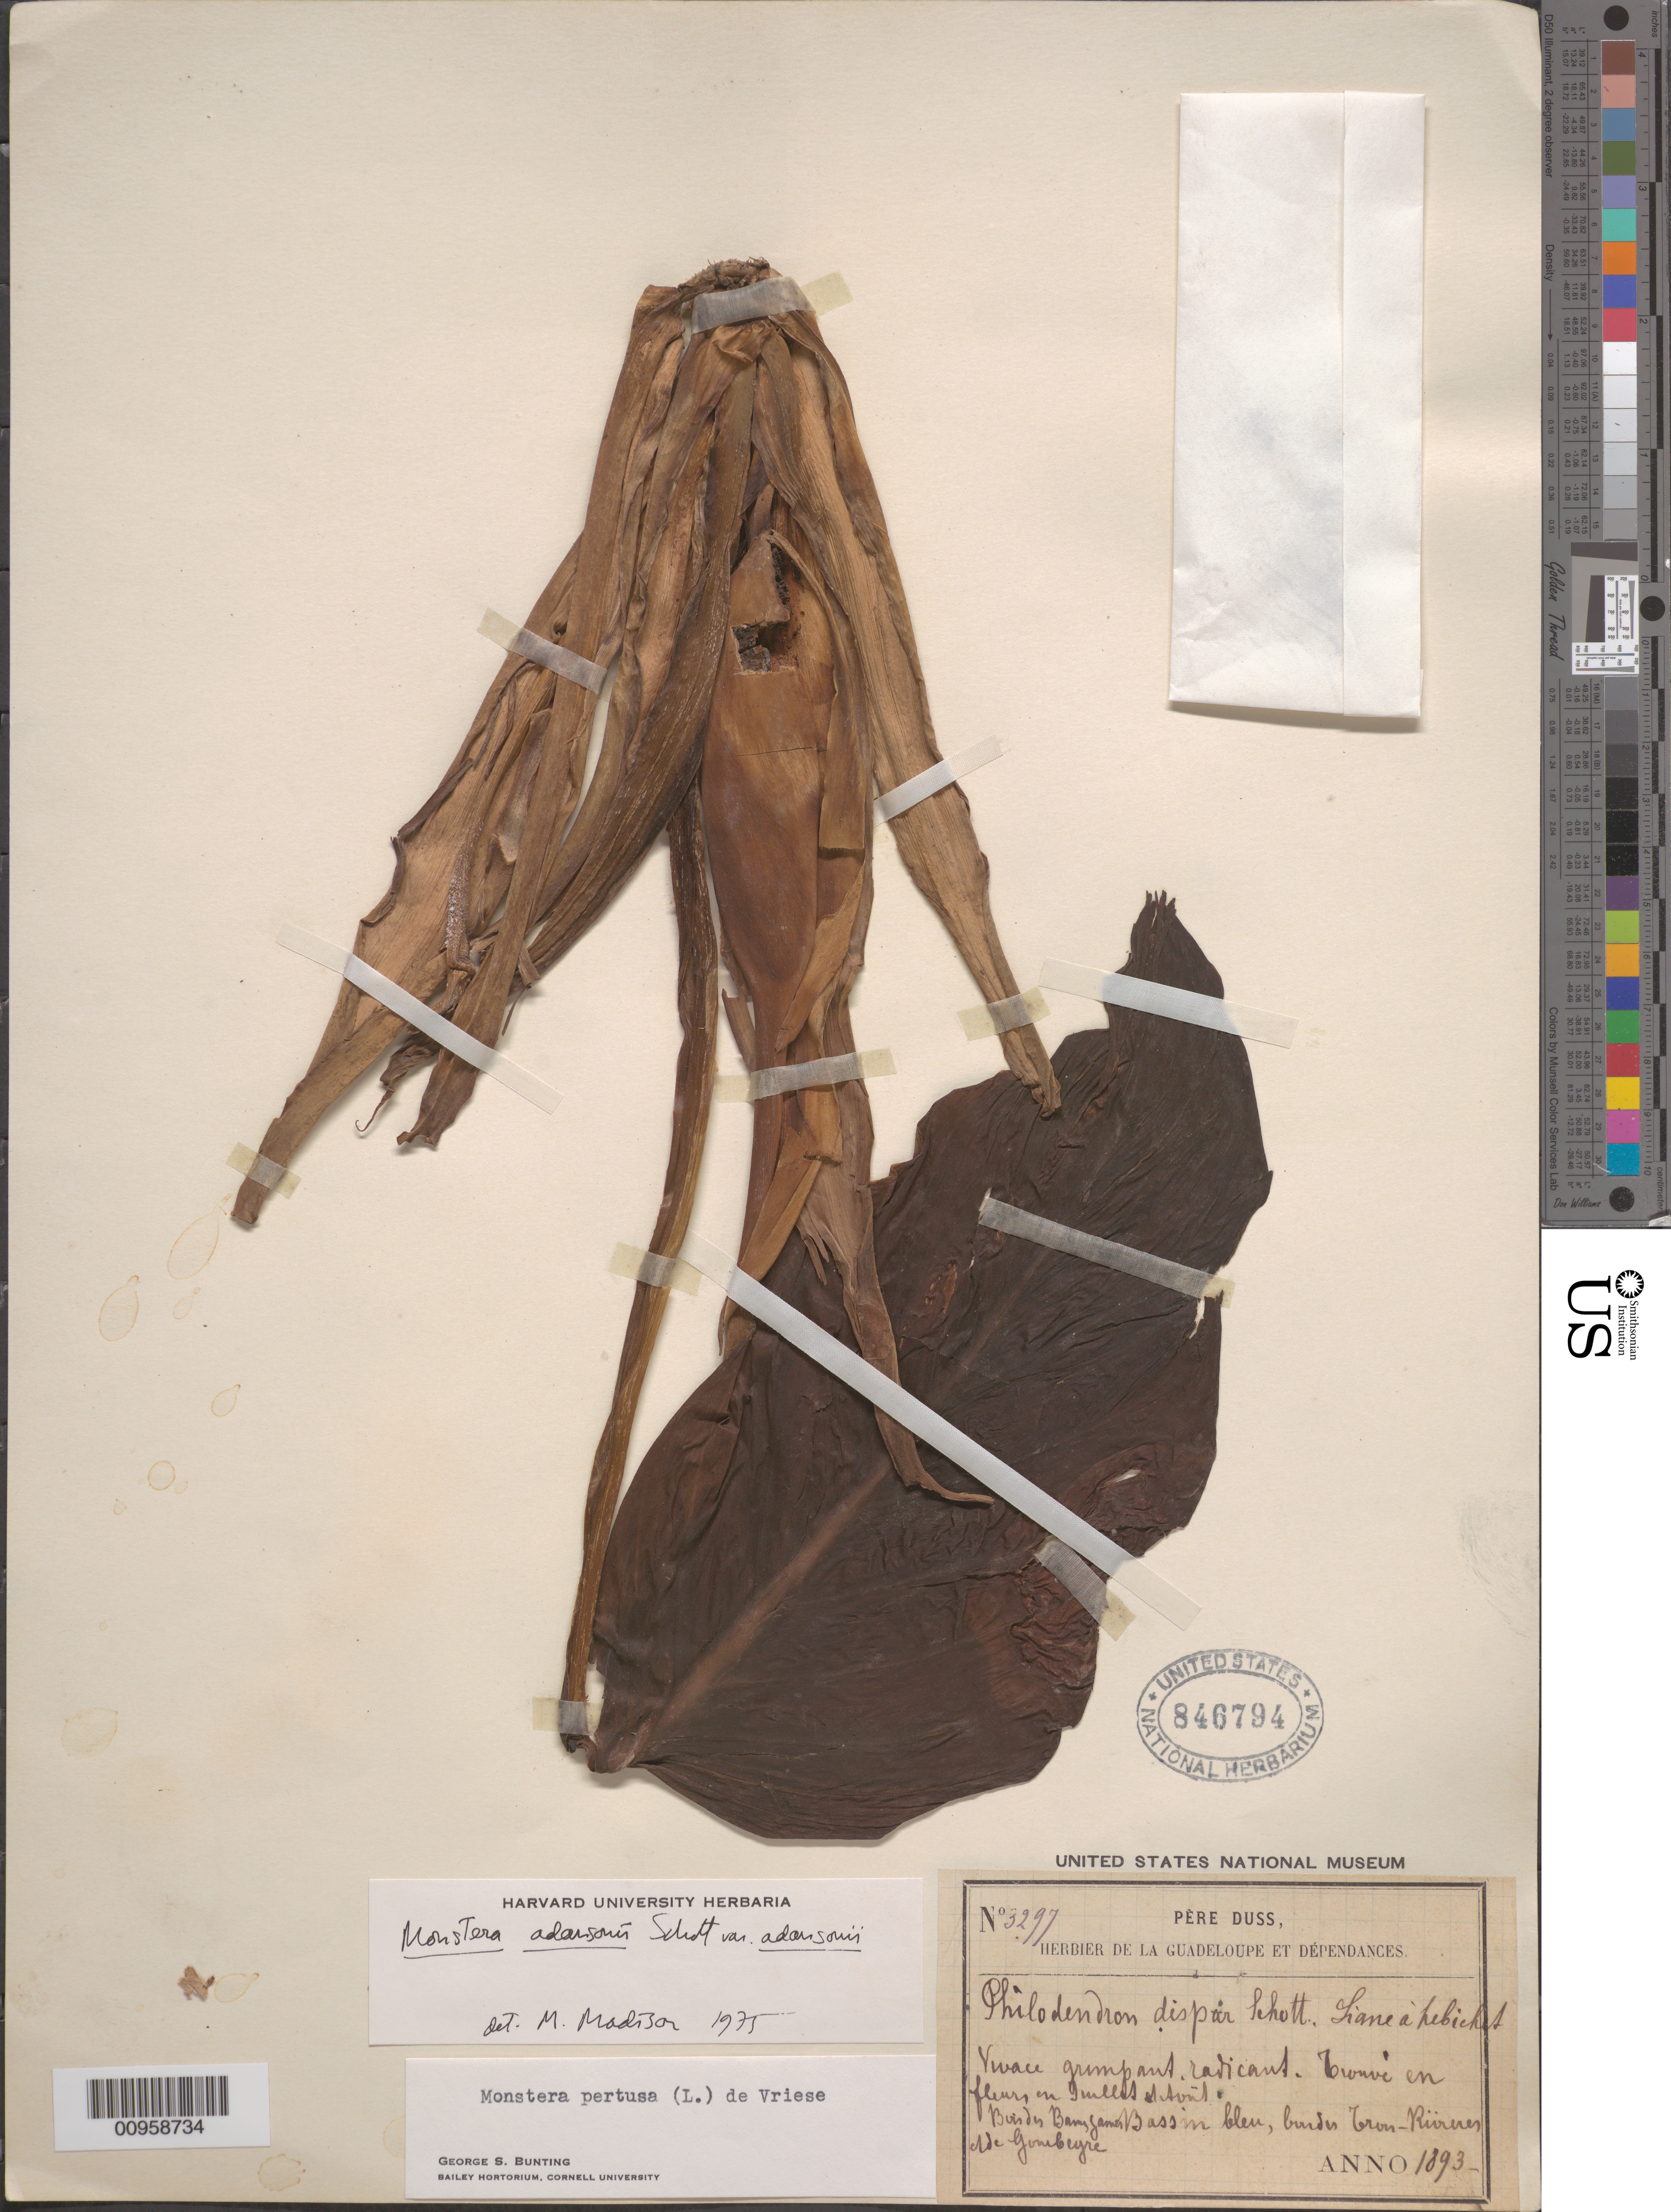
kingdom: Plantae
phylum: Tracheophyta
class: Liliopsida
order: Alismatales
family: Araceae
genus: Monstera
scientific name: Monstera adansonii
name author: Schott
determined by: Madison, Michael T.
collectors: Père Duss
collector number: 3297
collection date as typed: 1893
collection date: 1893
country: Guadeloupe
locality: Bois des "Basseganets", Bassin bleu, bordes Trou Rivière, et de Gourbeyre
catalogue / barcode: US 846794